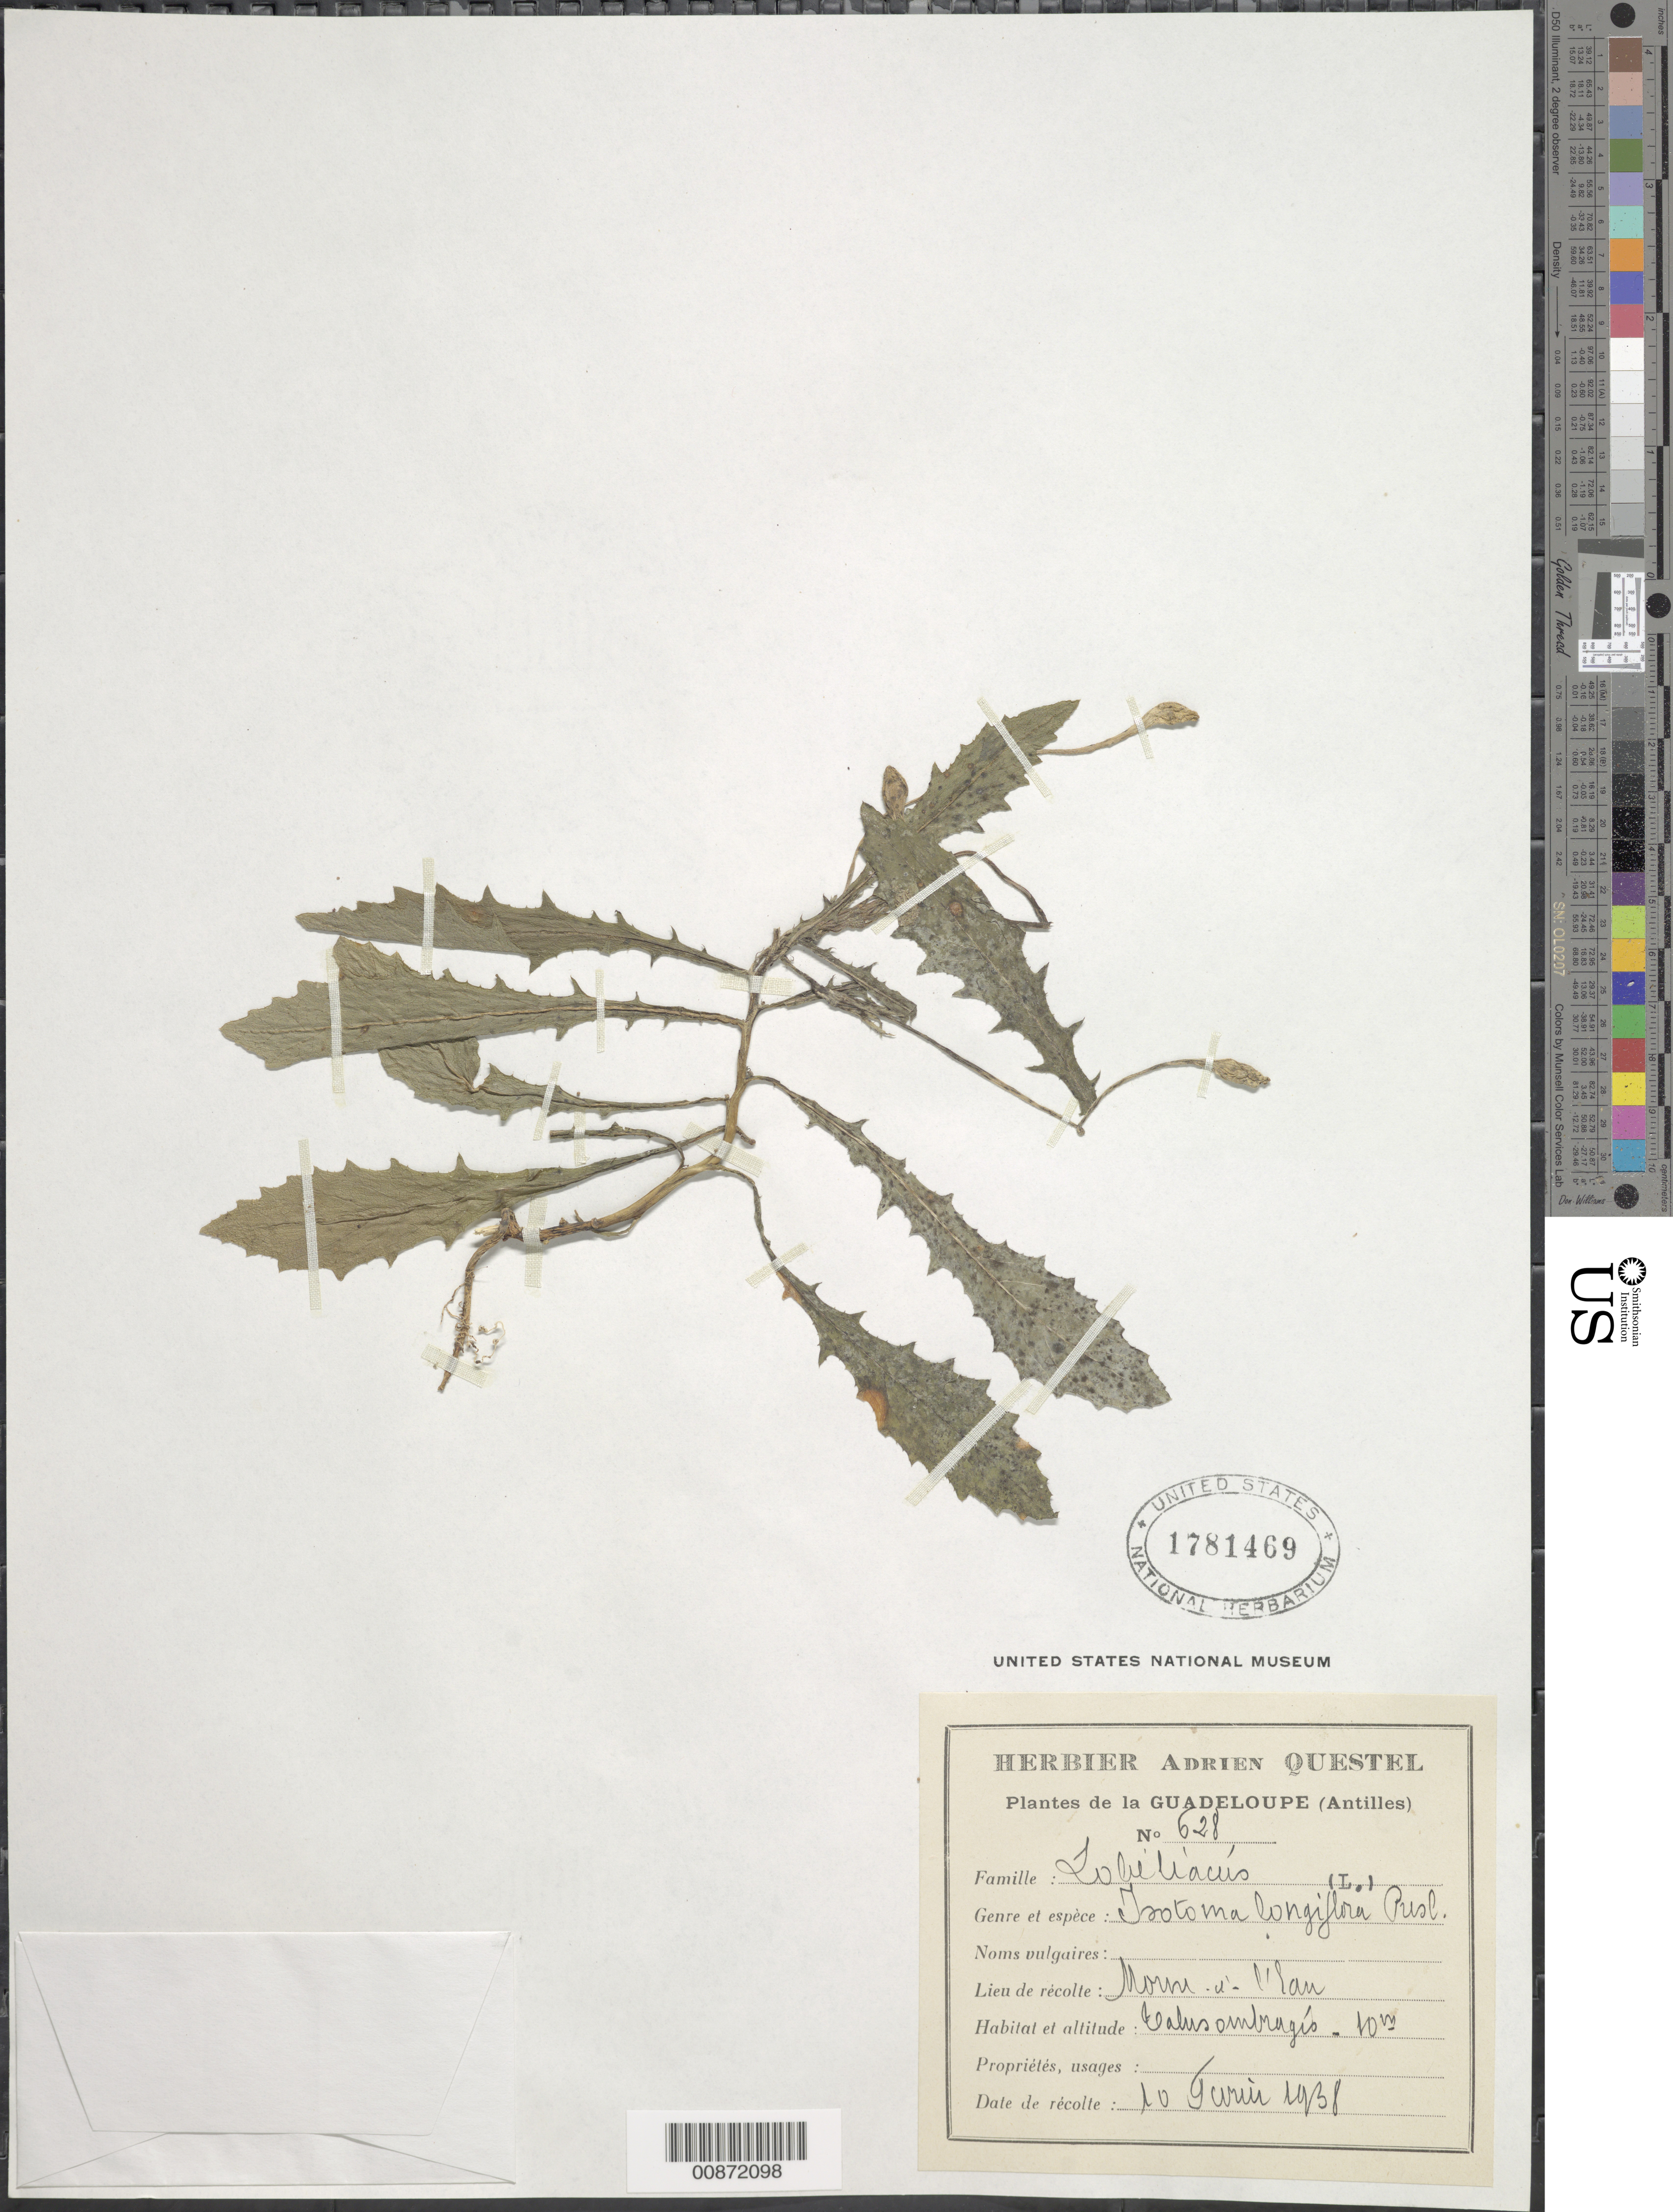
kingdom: Plantae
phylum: Tracheophyta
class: Magnoliopsida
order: Asterales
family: Campanulaceae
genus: Hippobroma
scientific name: Hippobroma longiflora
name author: (L.) G. Don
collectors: A. Questel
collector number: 628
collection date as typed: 10 Jan 1938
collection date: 1938-01-10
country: Guadeloupe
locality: Morne-à-l'Ean (sp?)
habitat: Talus ombragís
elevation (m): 10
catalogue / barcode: US 1781469